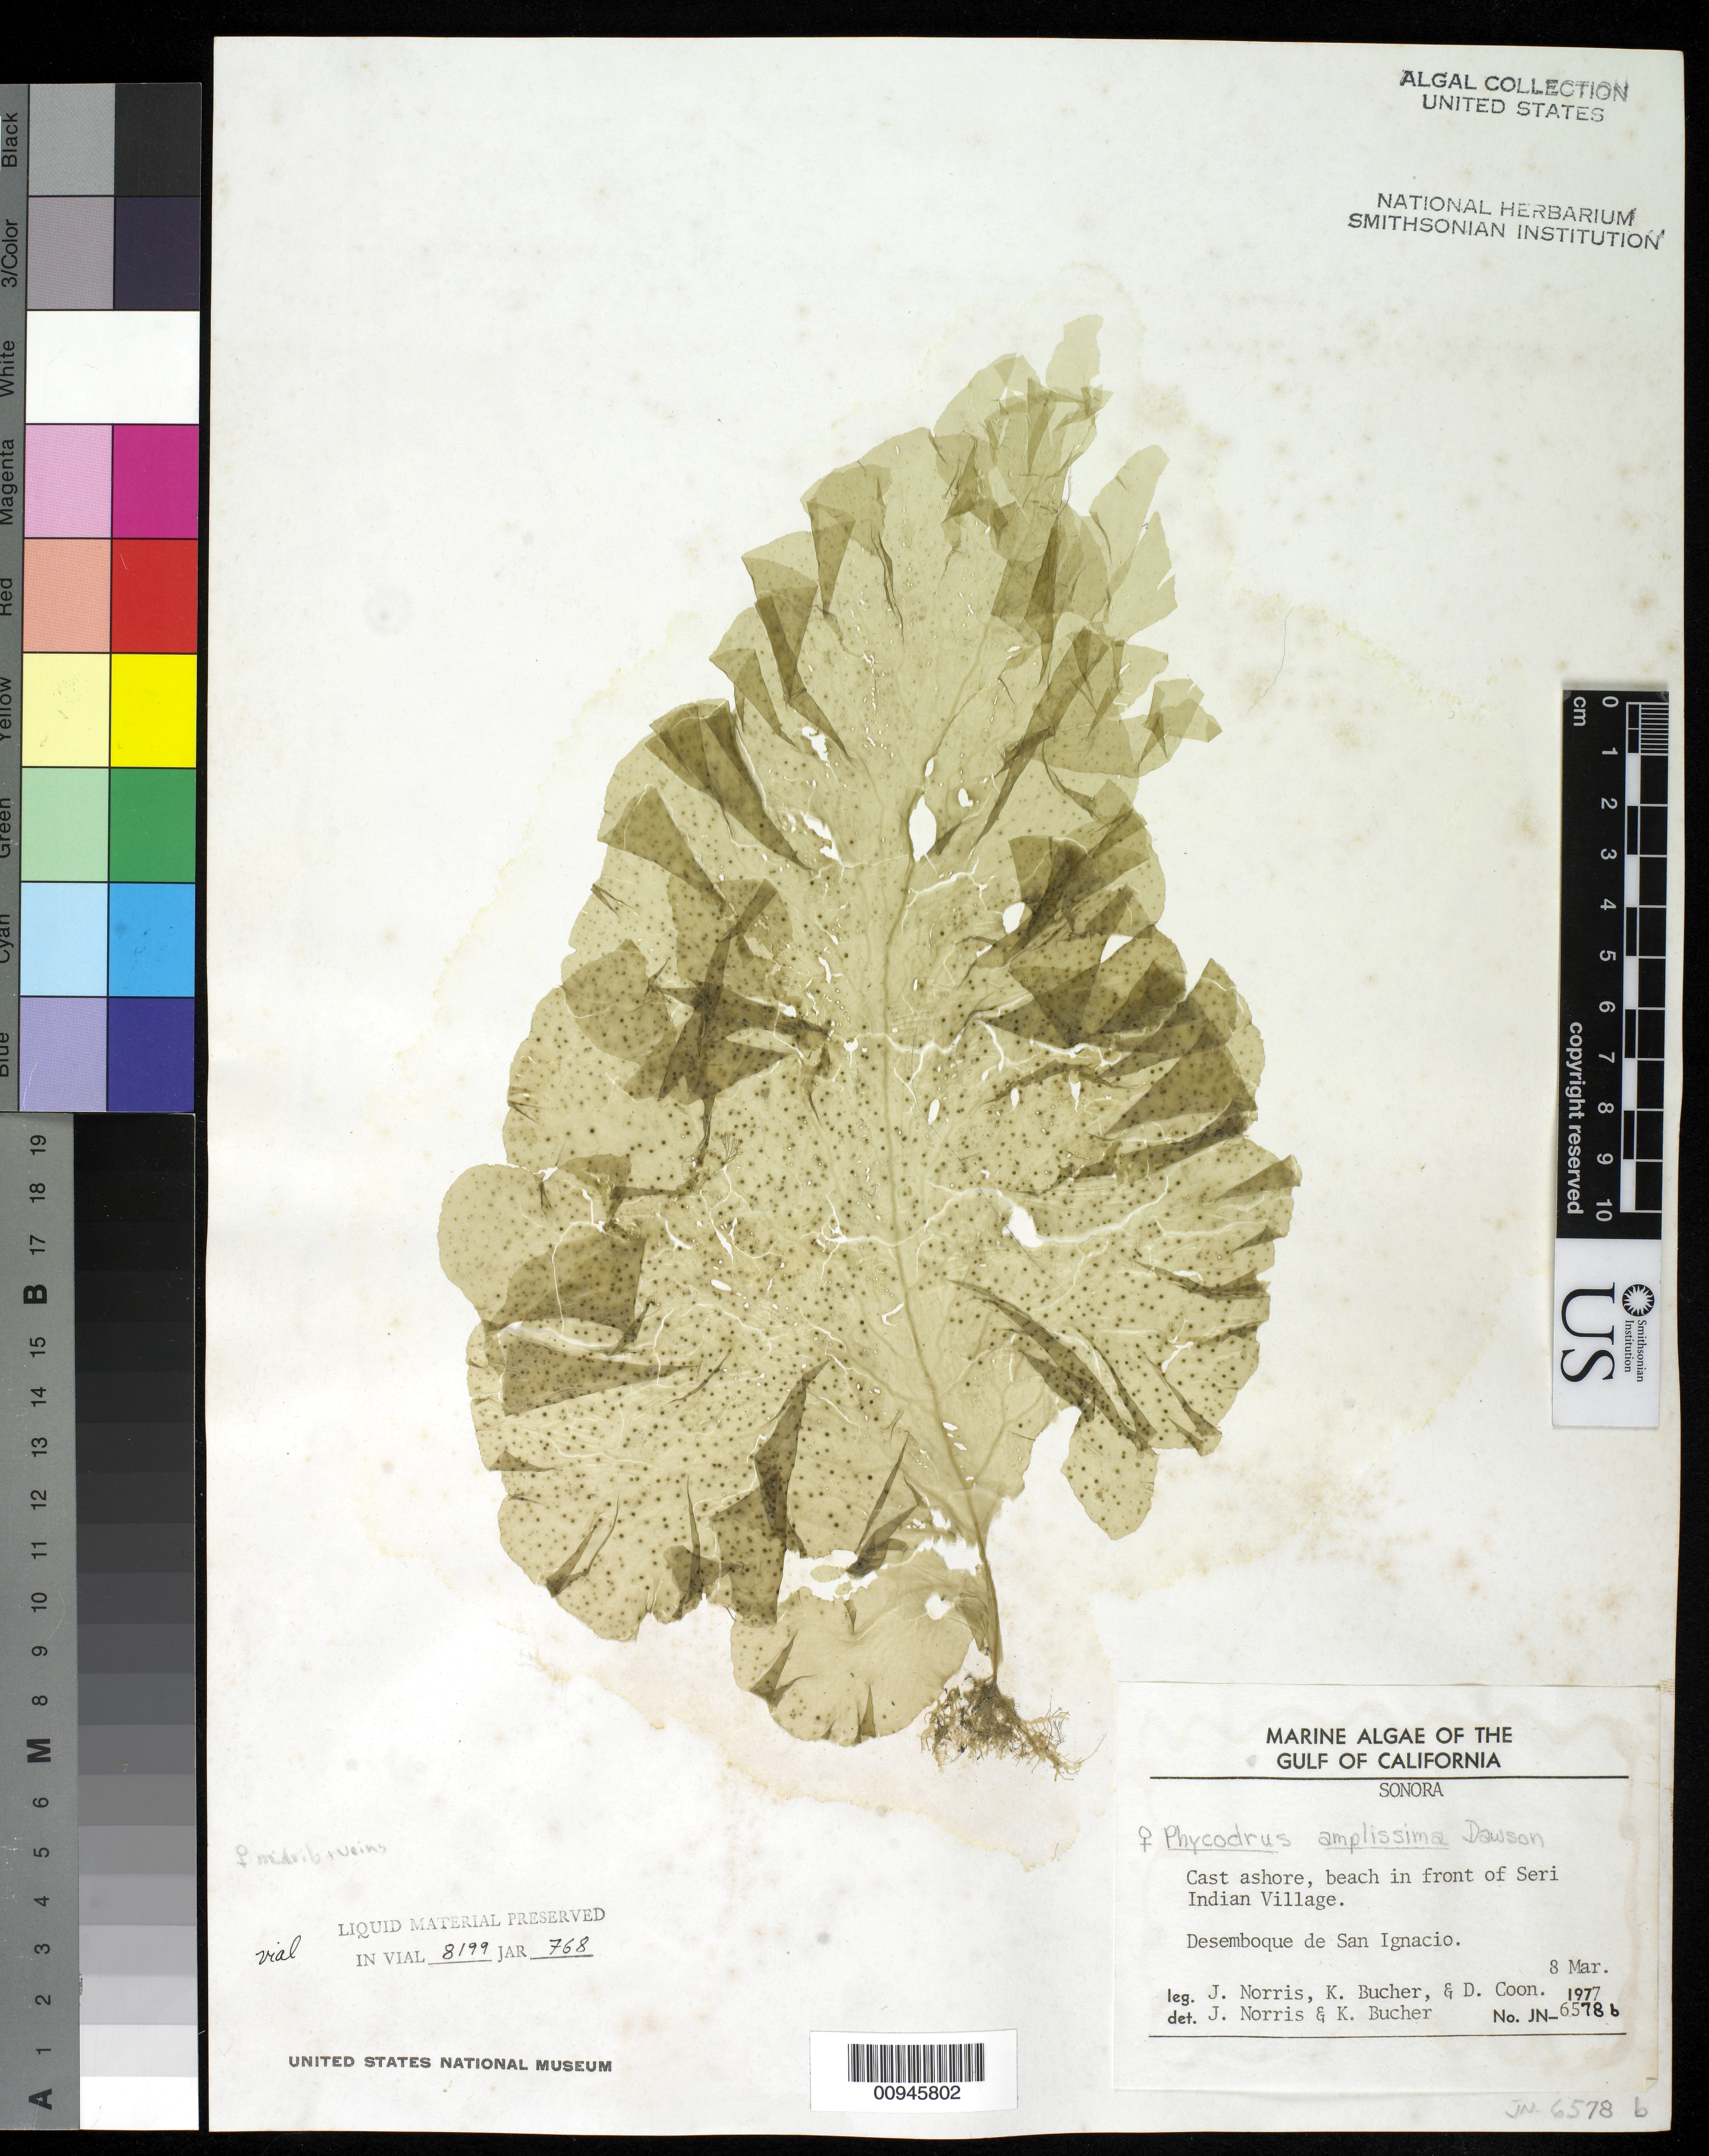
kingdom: Plantae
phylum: Rhodophyta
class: Florideophyceae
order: Ceramiales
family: Delesseriaceae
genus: Phycodrys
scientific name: Phycodrys amplissima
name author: E.Y. Dawson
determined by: Norris, J. N.; Bucher, K. E.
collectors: J. N. Norris, K. E. Bucher & D. Coon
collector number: JN-6578b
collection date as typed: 08 Mar 1977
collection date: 1977-03-08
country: Mexico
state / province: Sonora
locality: Desemboque de San Ignacio, Seri Indian village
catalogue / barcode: US 217347